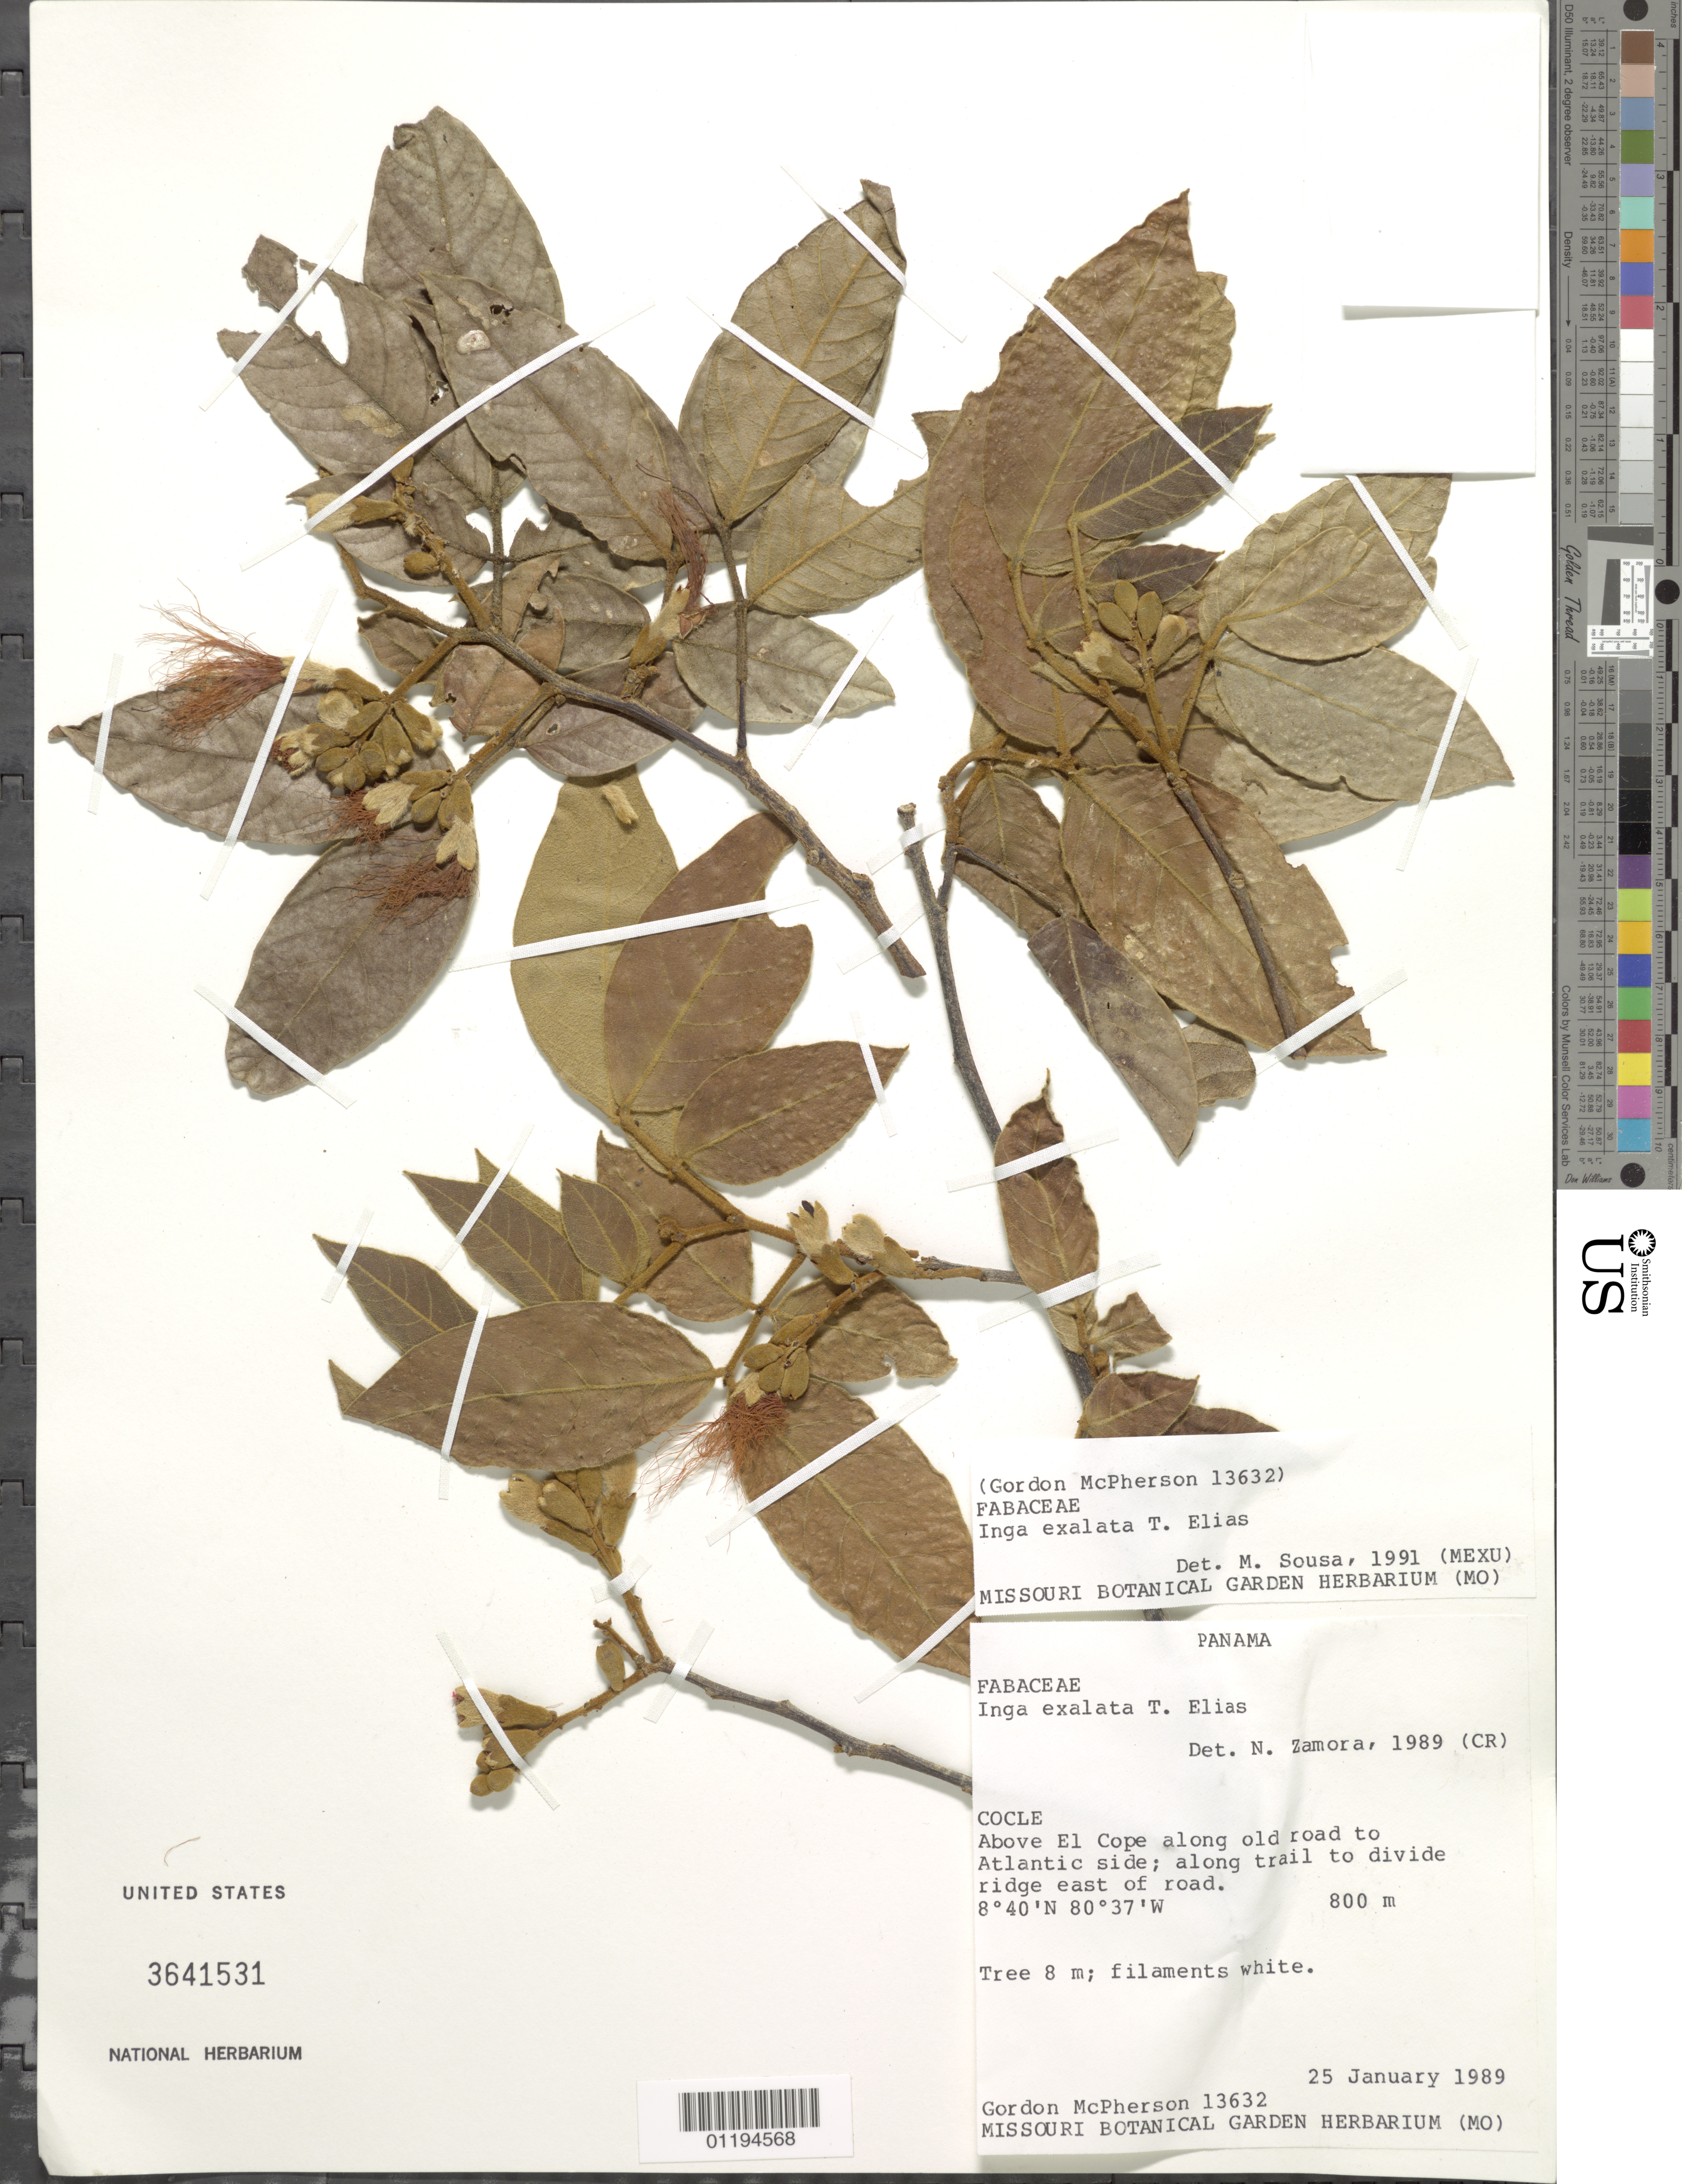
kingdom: Plantae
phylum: Tracheophyta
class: Magnoliopsida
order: Fabales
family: Fabaceae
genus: Inga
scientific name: Inga exalata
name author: T. S. Elias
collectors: G. D. McPherson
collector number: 13632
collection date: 1989-01-25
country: Panama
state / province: Coclé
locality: Above El Cope; along trail ridge E of road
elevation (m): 800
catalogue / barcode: US 3641531